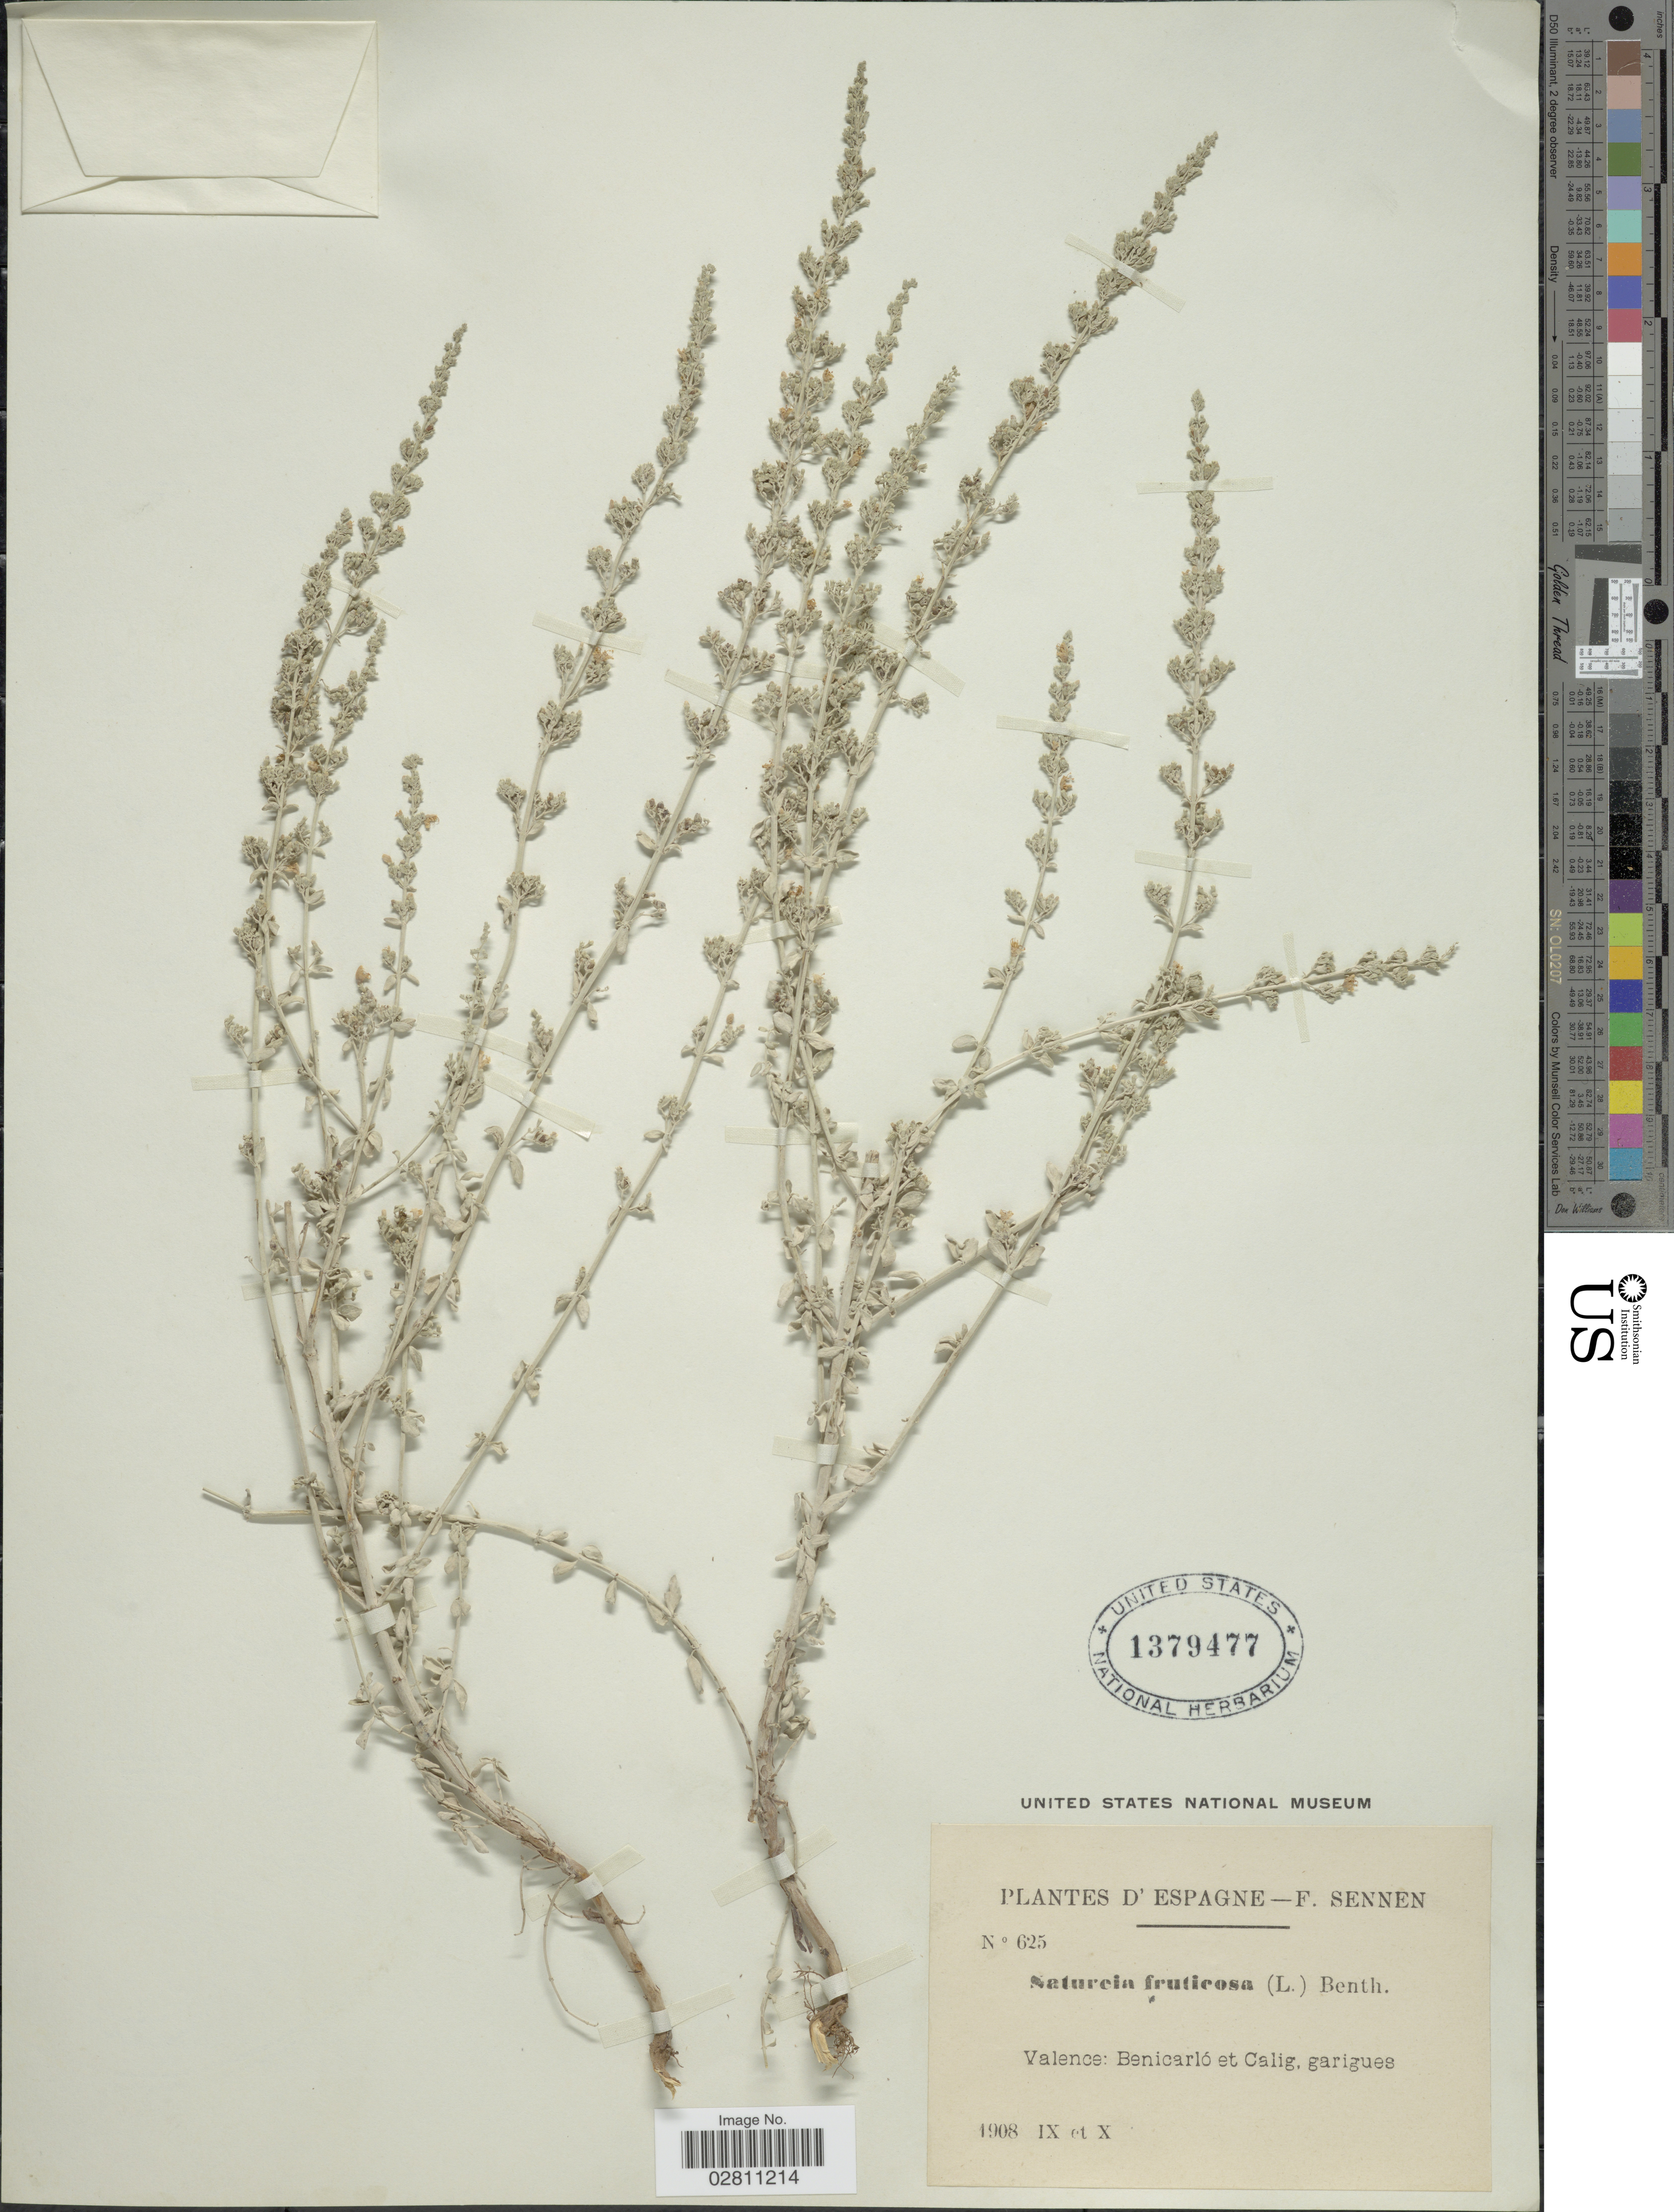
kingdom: Plantae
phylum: Tracheophyta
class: Magnoliopsida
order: Lamiales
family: Lamiaceae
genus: Clinopodium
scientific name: Clinopodium serpyllifolium subsp. fruticosum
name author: (L.) Bräuchler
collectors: E. Sennen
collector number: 625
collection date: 1908-09/1908-10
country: Spain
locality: Valence: Benicarló et Calig, garigues.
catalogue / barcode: US 1379477